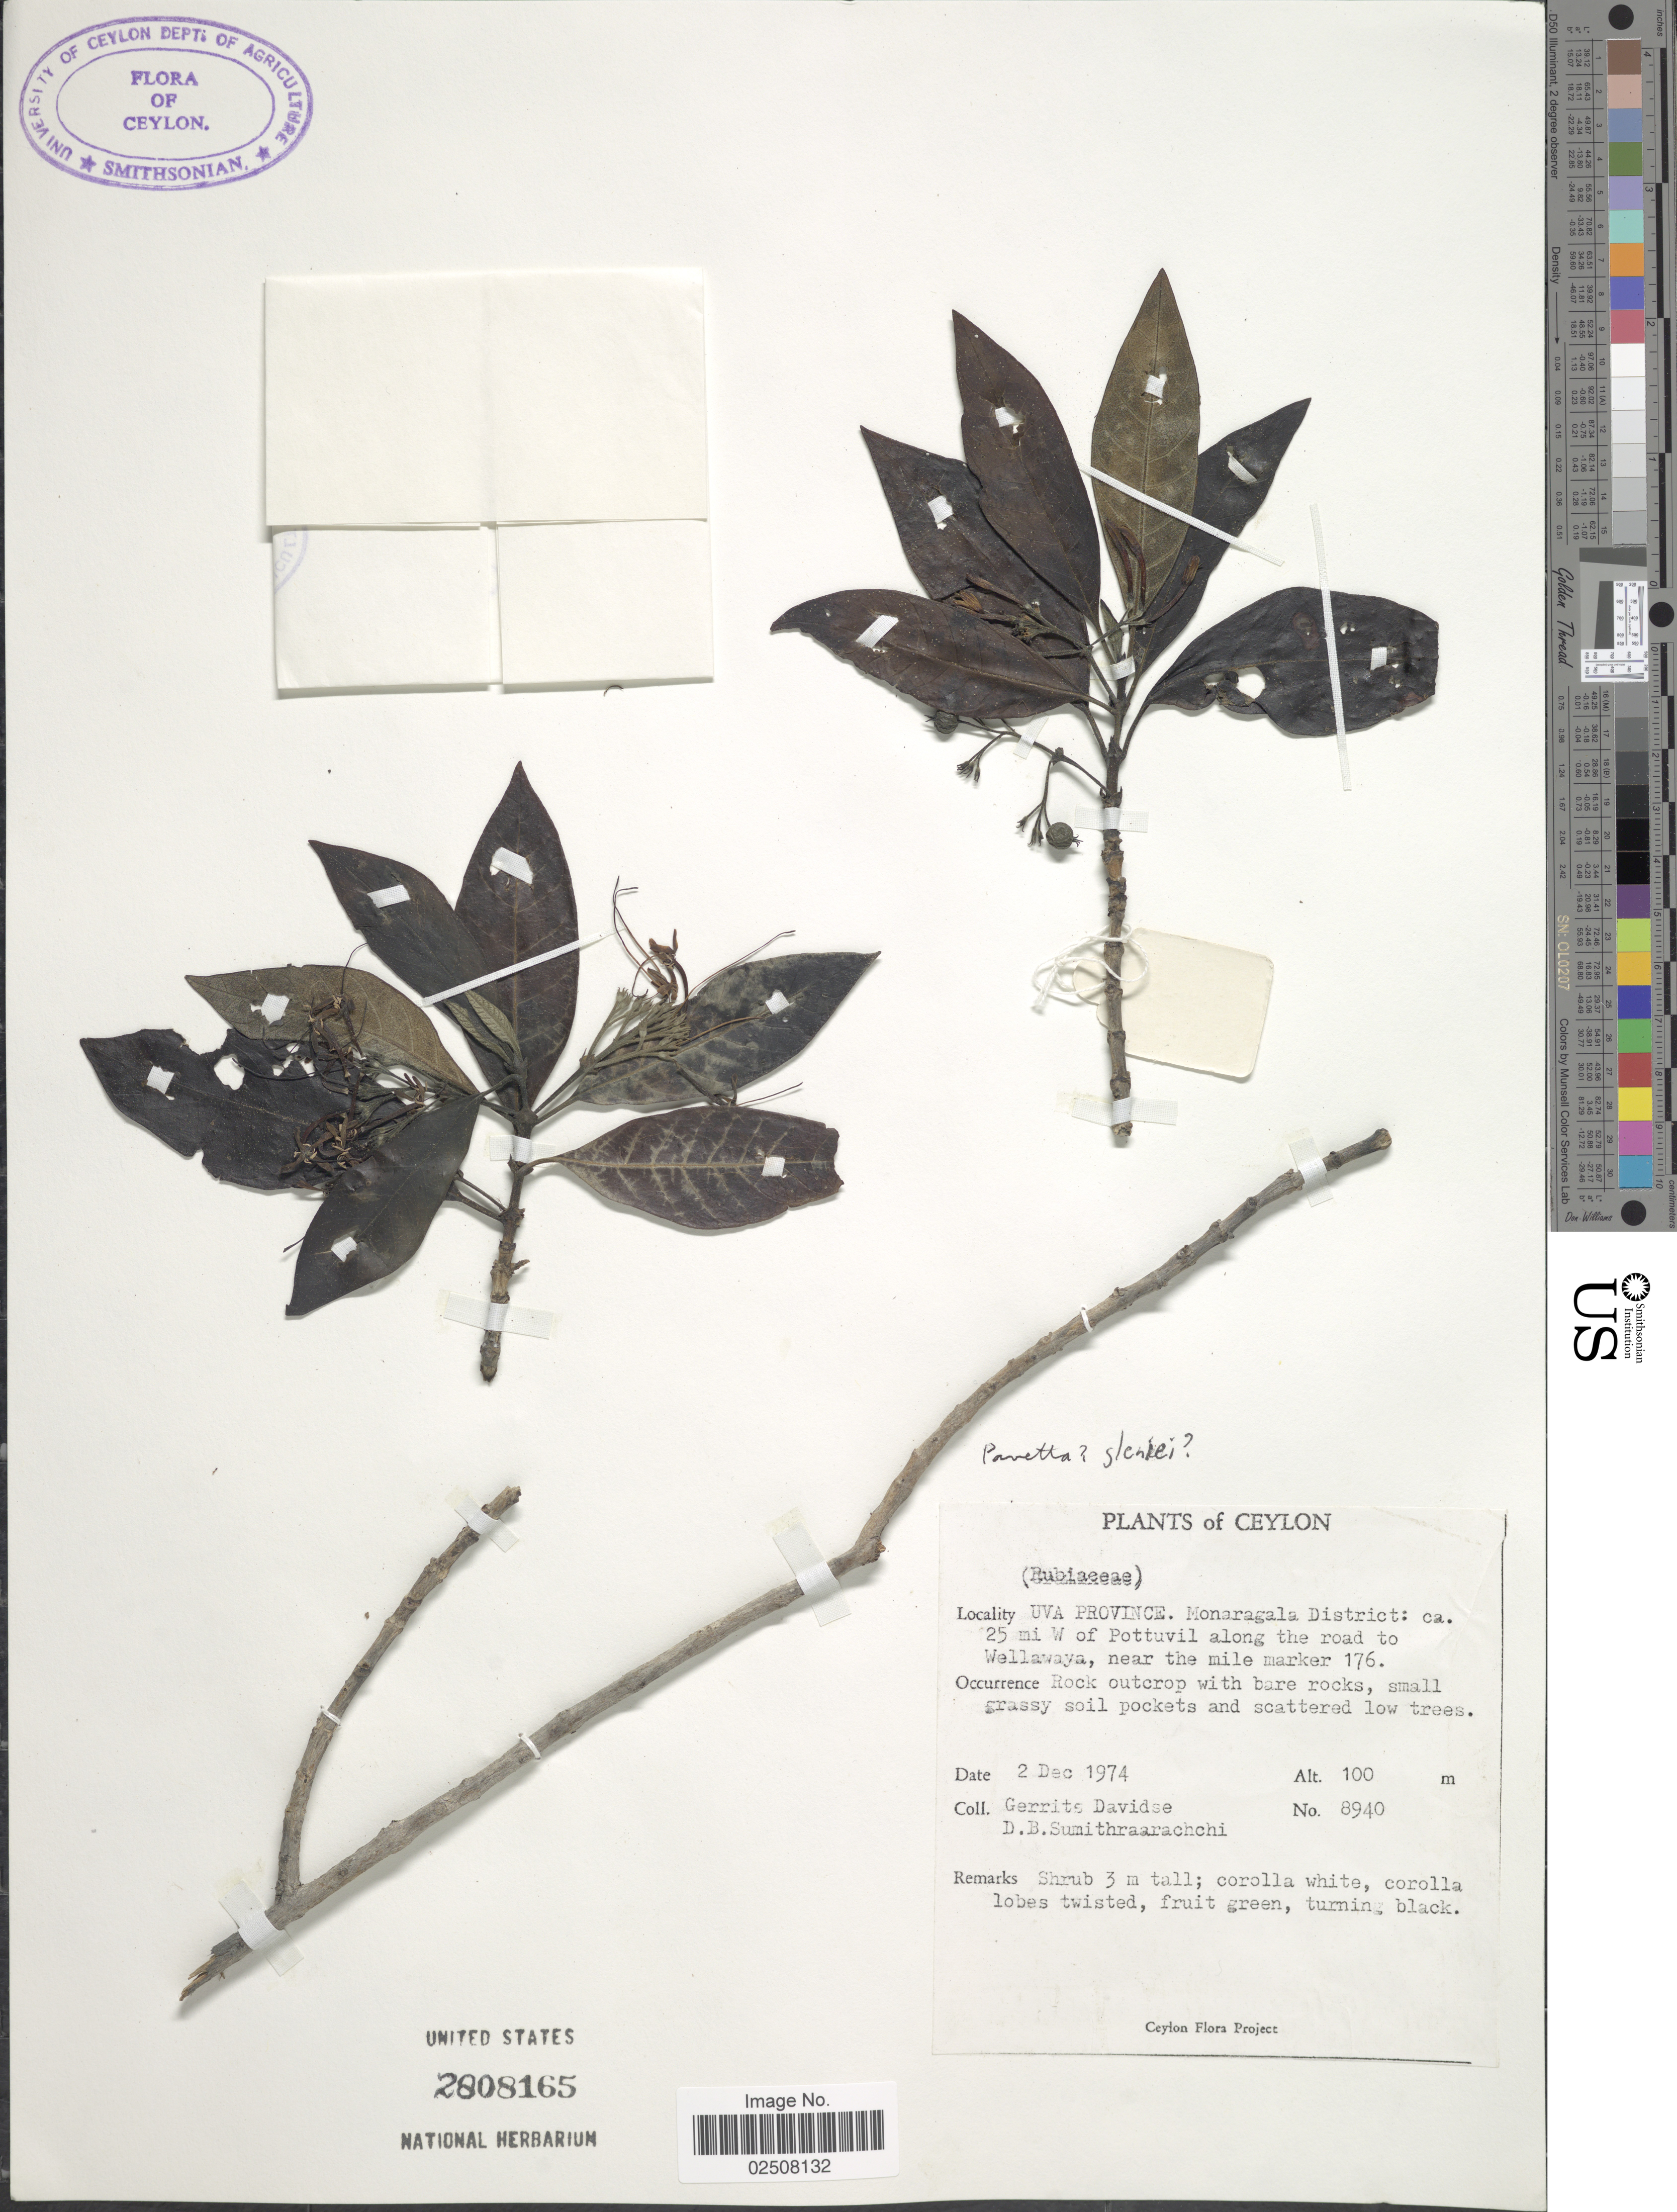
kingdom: Plantae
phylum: Tracheophyta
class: Magnoliopsida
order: Gentianales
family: Rubiaceae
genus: Pavetta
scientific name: Pavetta gleniei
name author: Thwaites ex Hook. f.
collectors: G. Davidse & D. B. Sumithraarachchi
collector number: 8940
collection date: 1974-12-02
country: Sri Lanka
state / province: Uva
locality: Ceylon, Monaragala District: ca 25 mi W of Pottuvil along the road to Wallawaya, near the mile marker 176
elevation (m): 100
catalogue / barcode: US 2808165